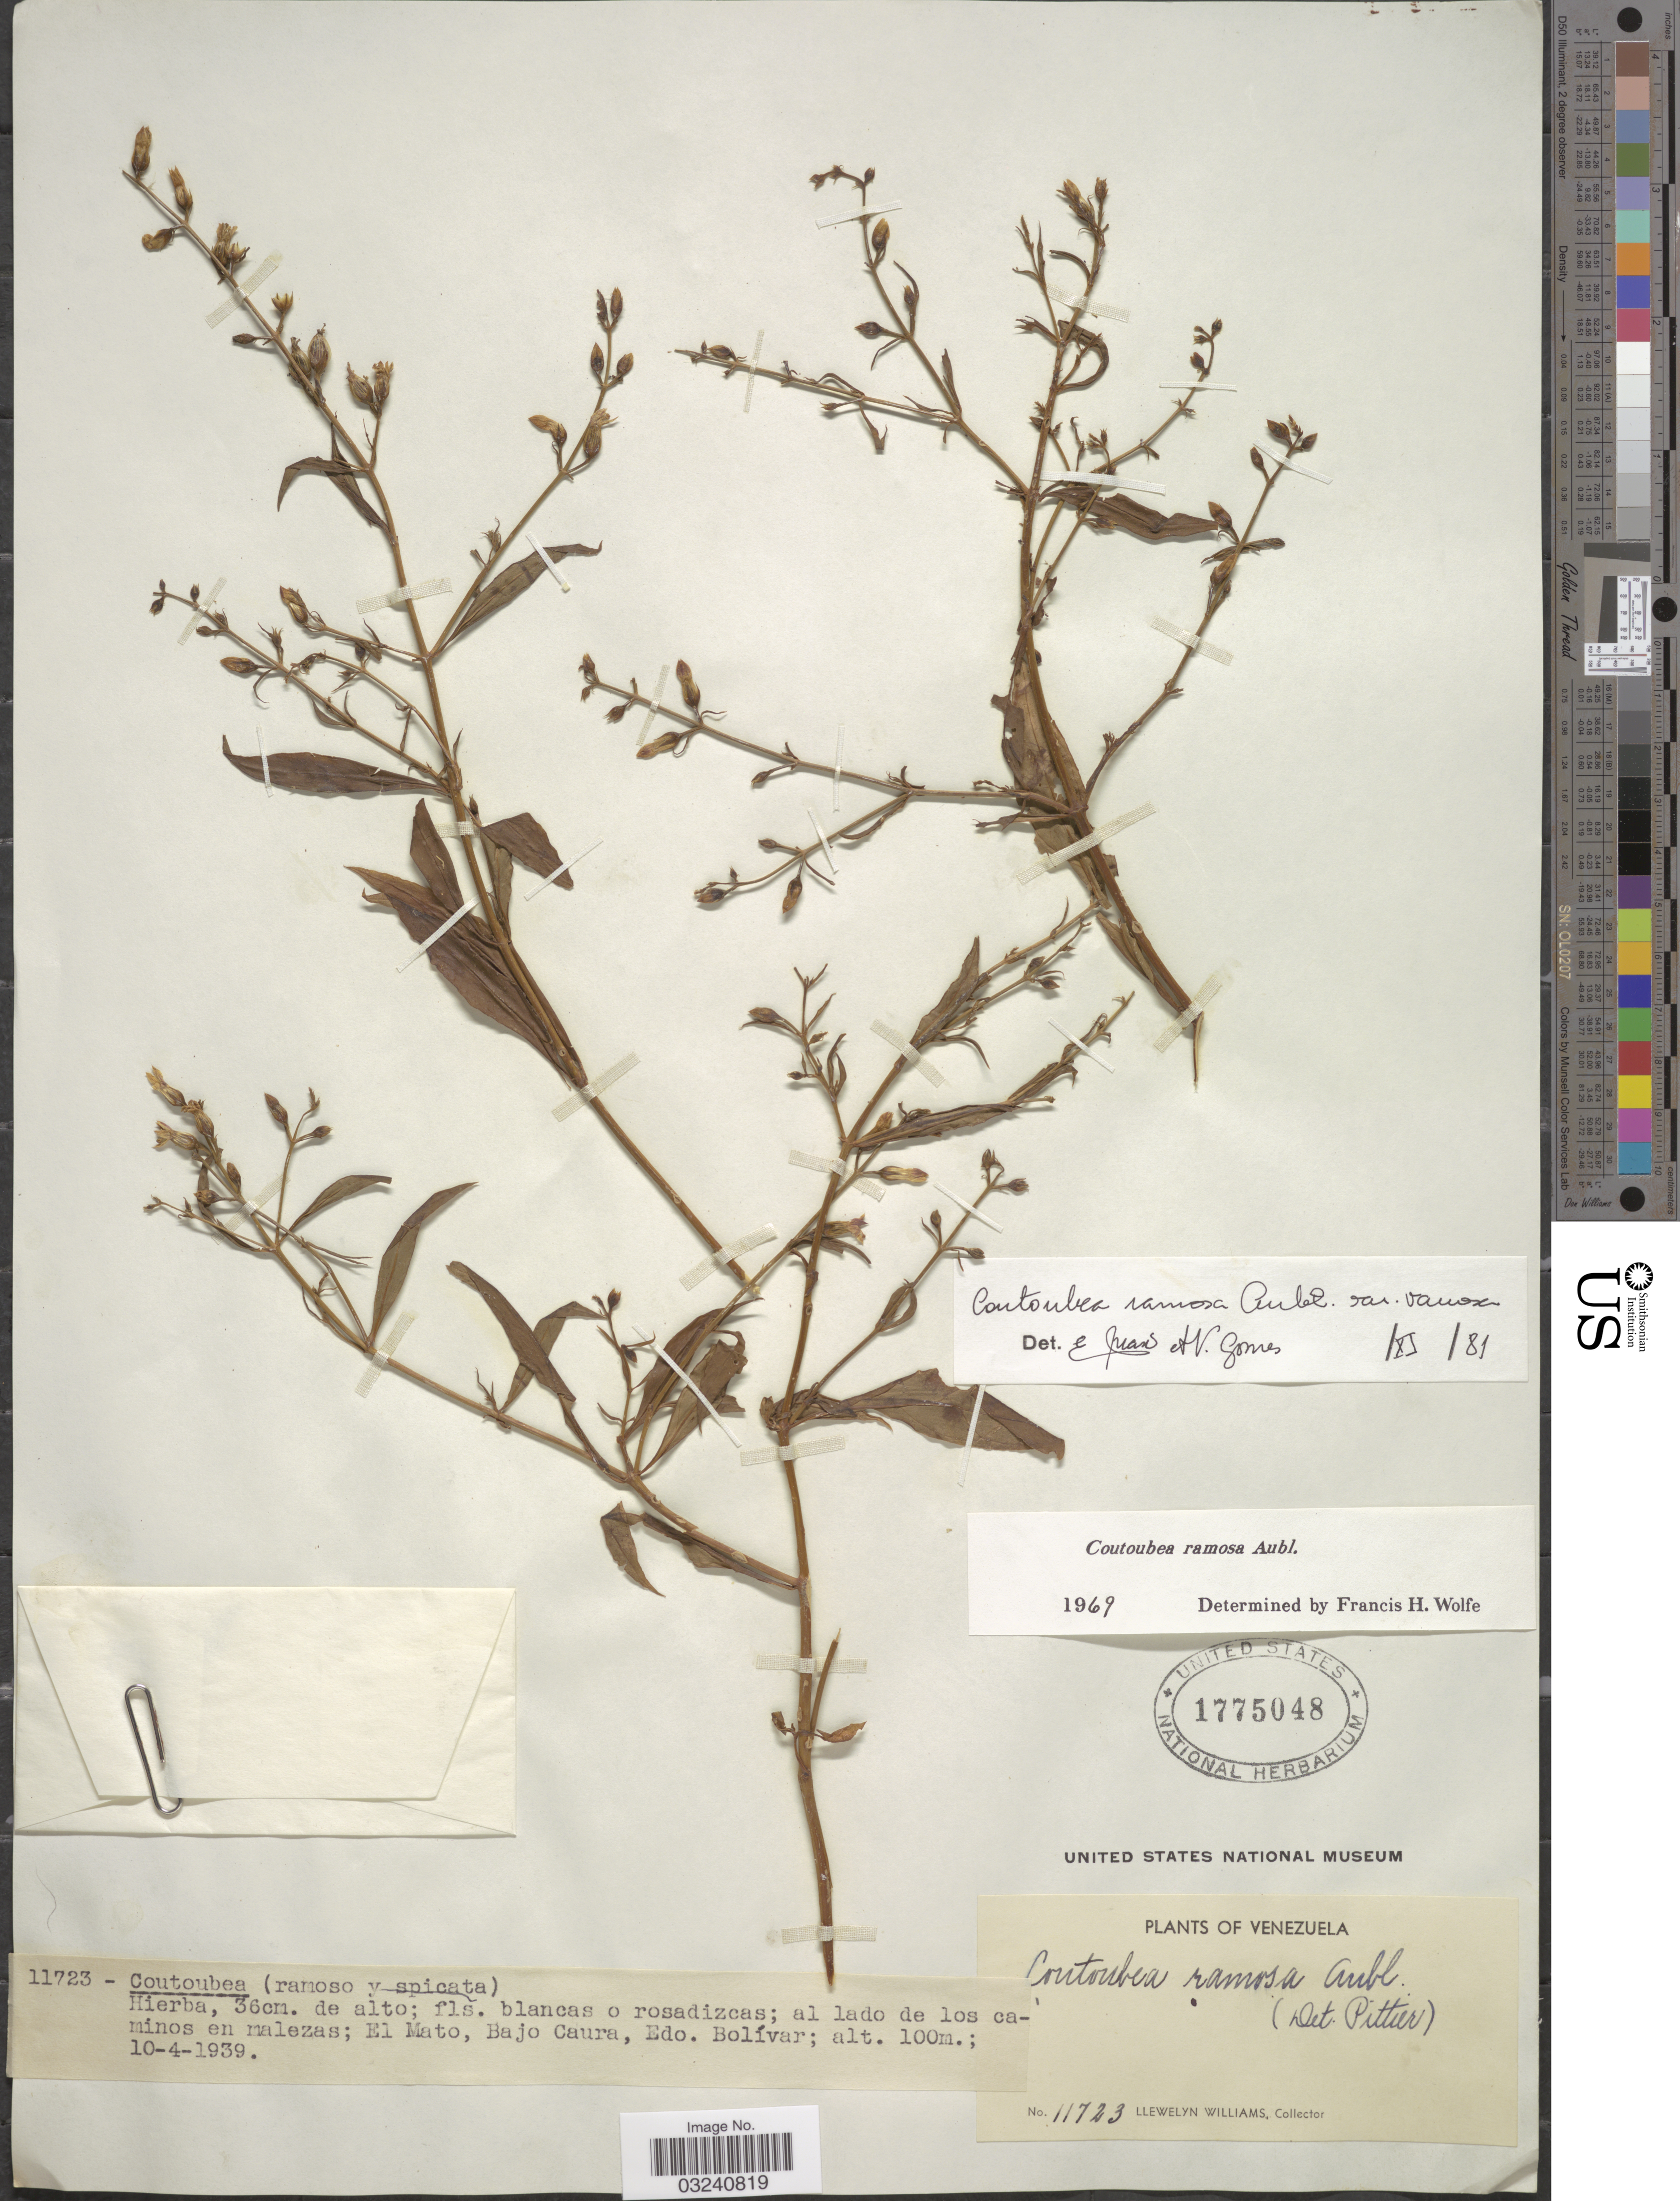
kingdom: Plantae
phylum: Tracheophyta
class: Magnoliopsida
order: Gentianales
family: Gentianaceae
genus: Coutoubea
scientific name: Coutoubea ramosa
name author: Aubl.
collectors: Ll. Williams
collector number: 11723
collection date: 1939-04-10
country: Venezuela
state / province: Bolivar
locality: El Mato, Bajo Caura.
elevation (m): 30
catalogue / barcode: US 1775048